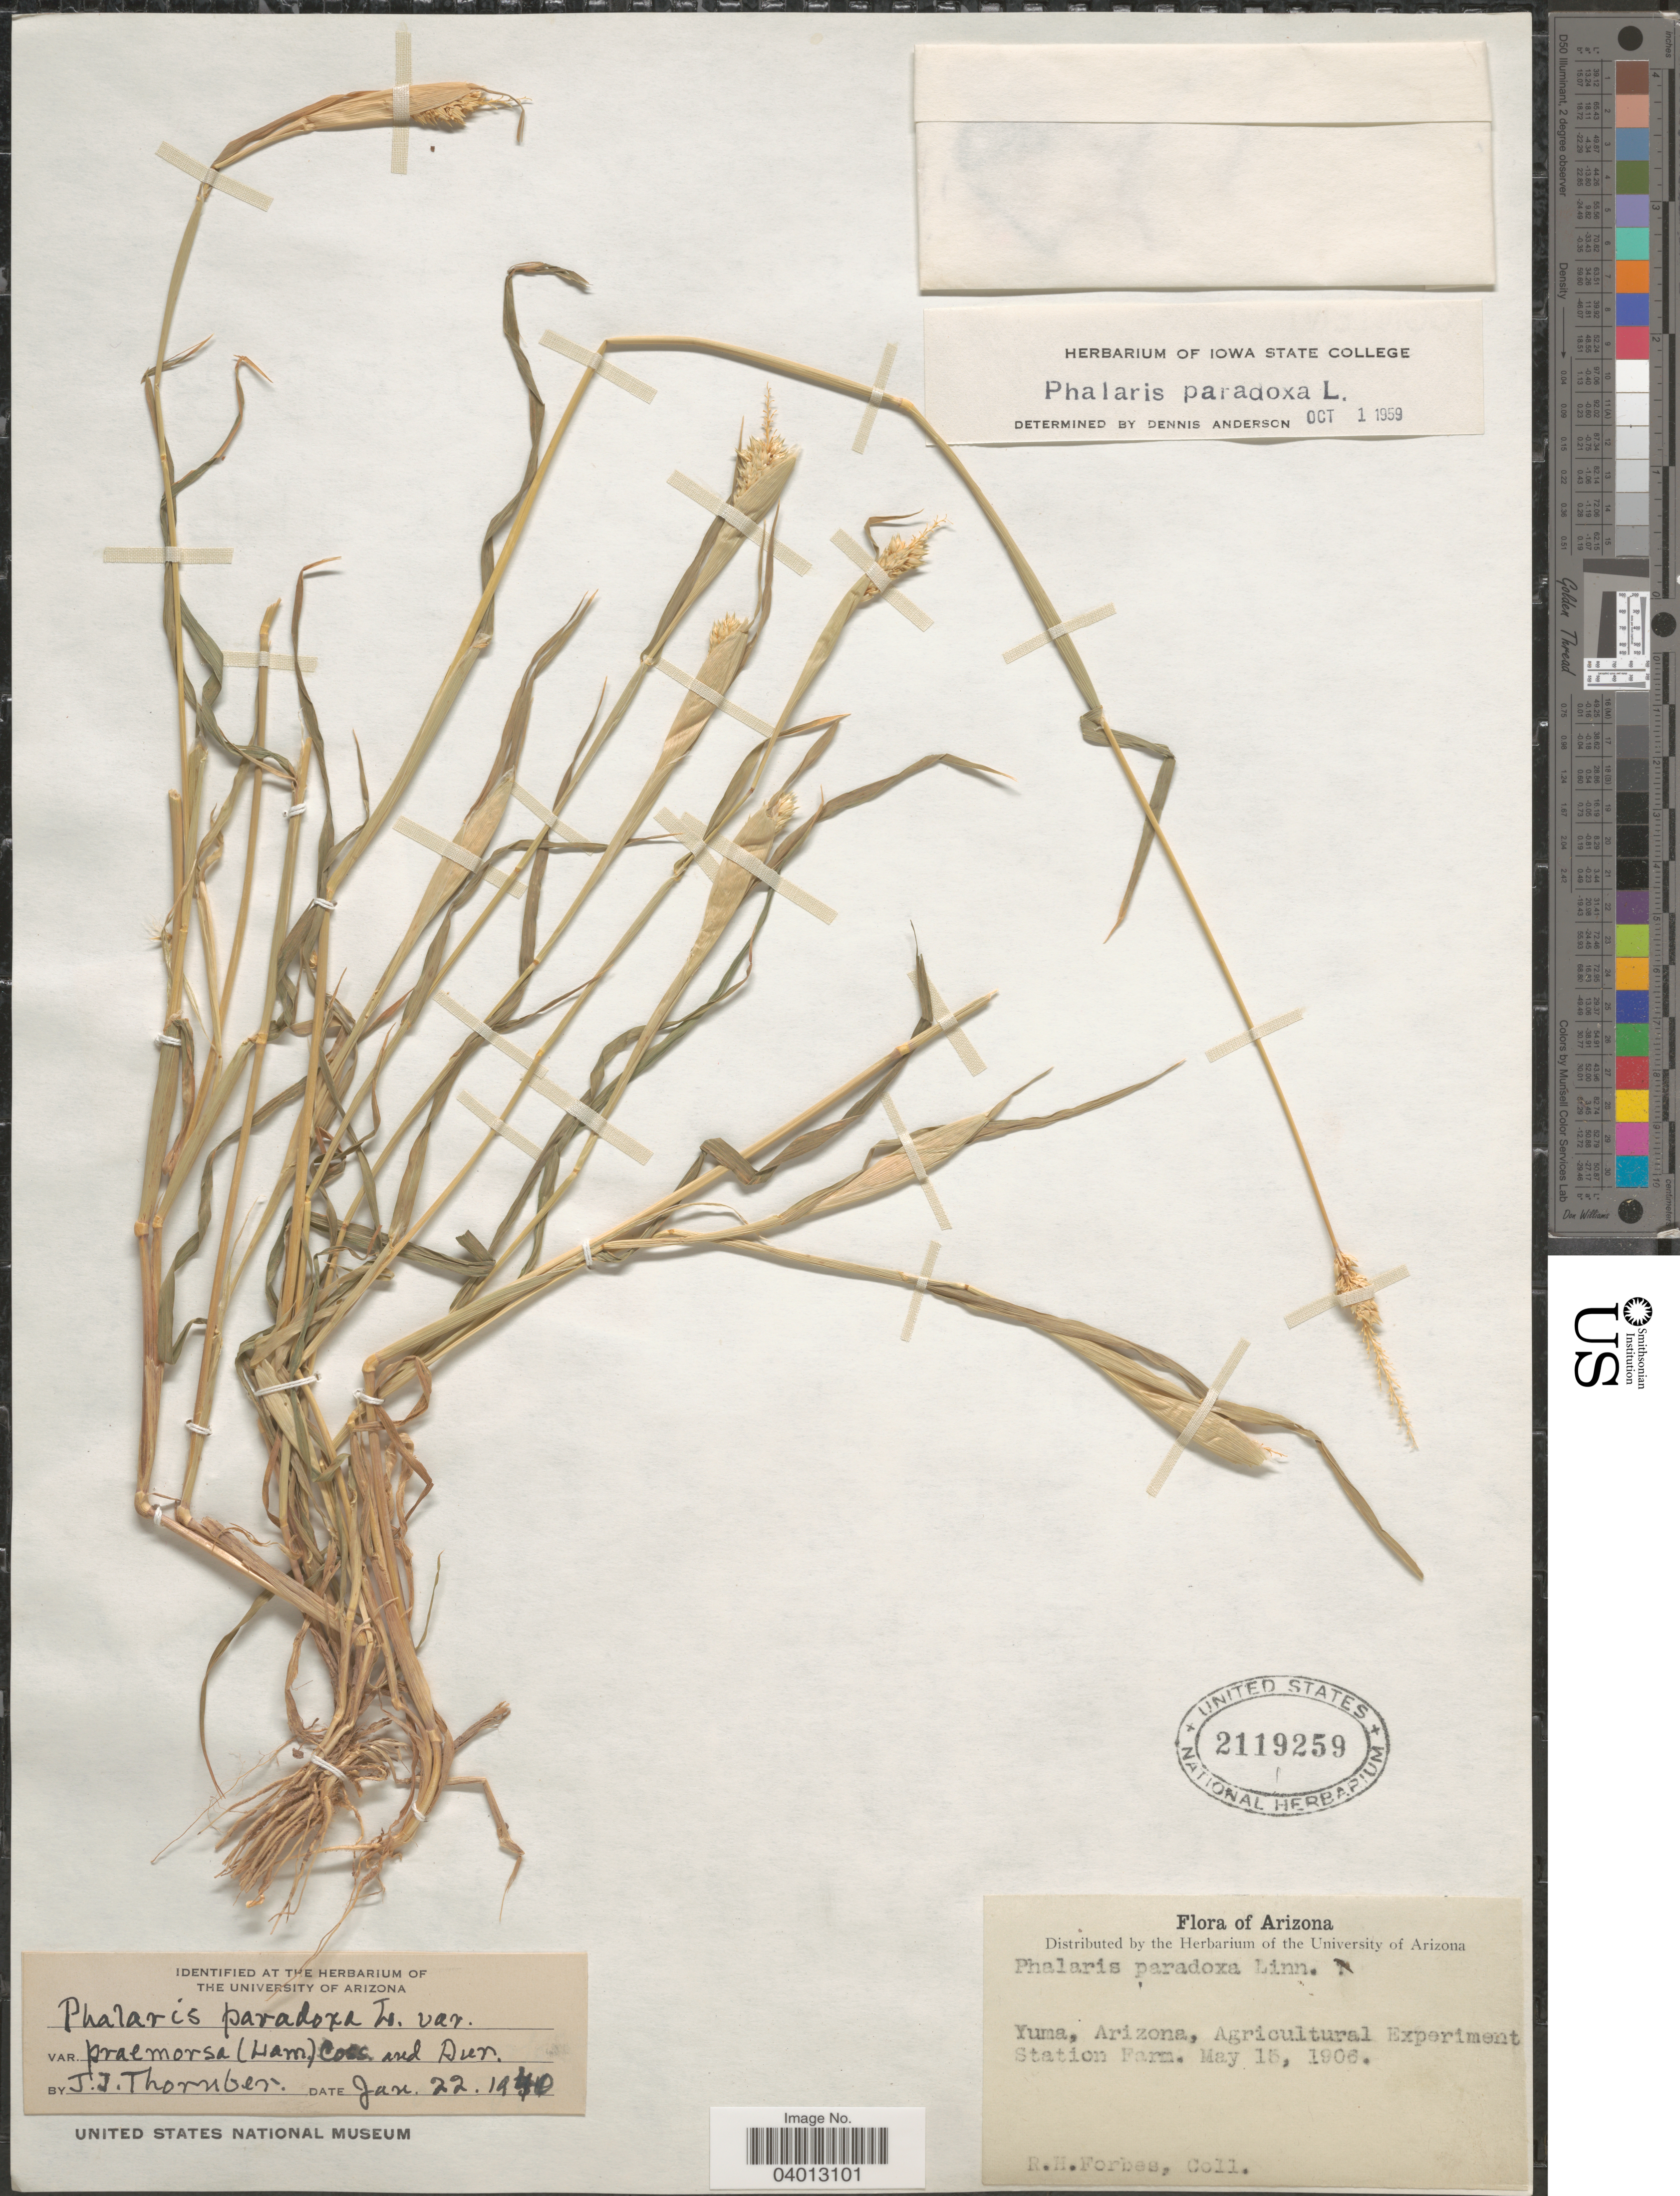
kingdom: Plantae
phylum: Tracheophyta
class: Liliopsida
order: Poales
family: Poaceae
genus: Phalaris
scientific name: Phalaris paradoxa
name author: L.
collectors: R. Forbes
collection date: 1906-05-15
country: United States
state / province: Arizona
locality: Yuma, Agricultural Experiment Station Farm.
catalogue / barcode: US 2119259